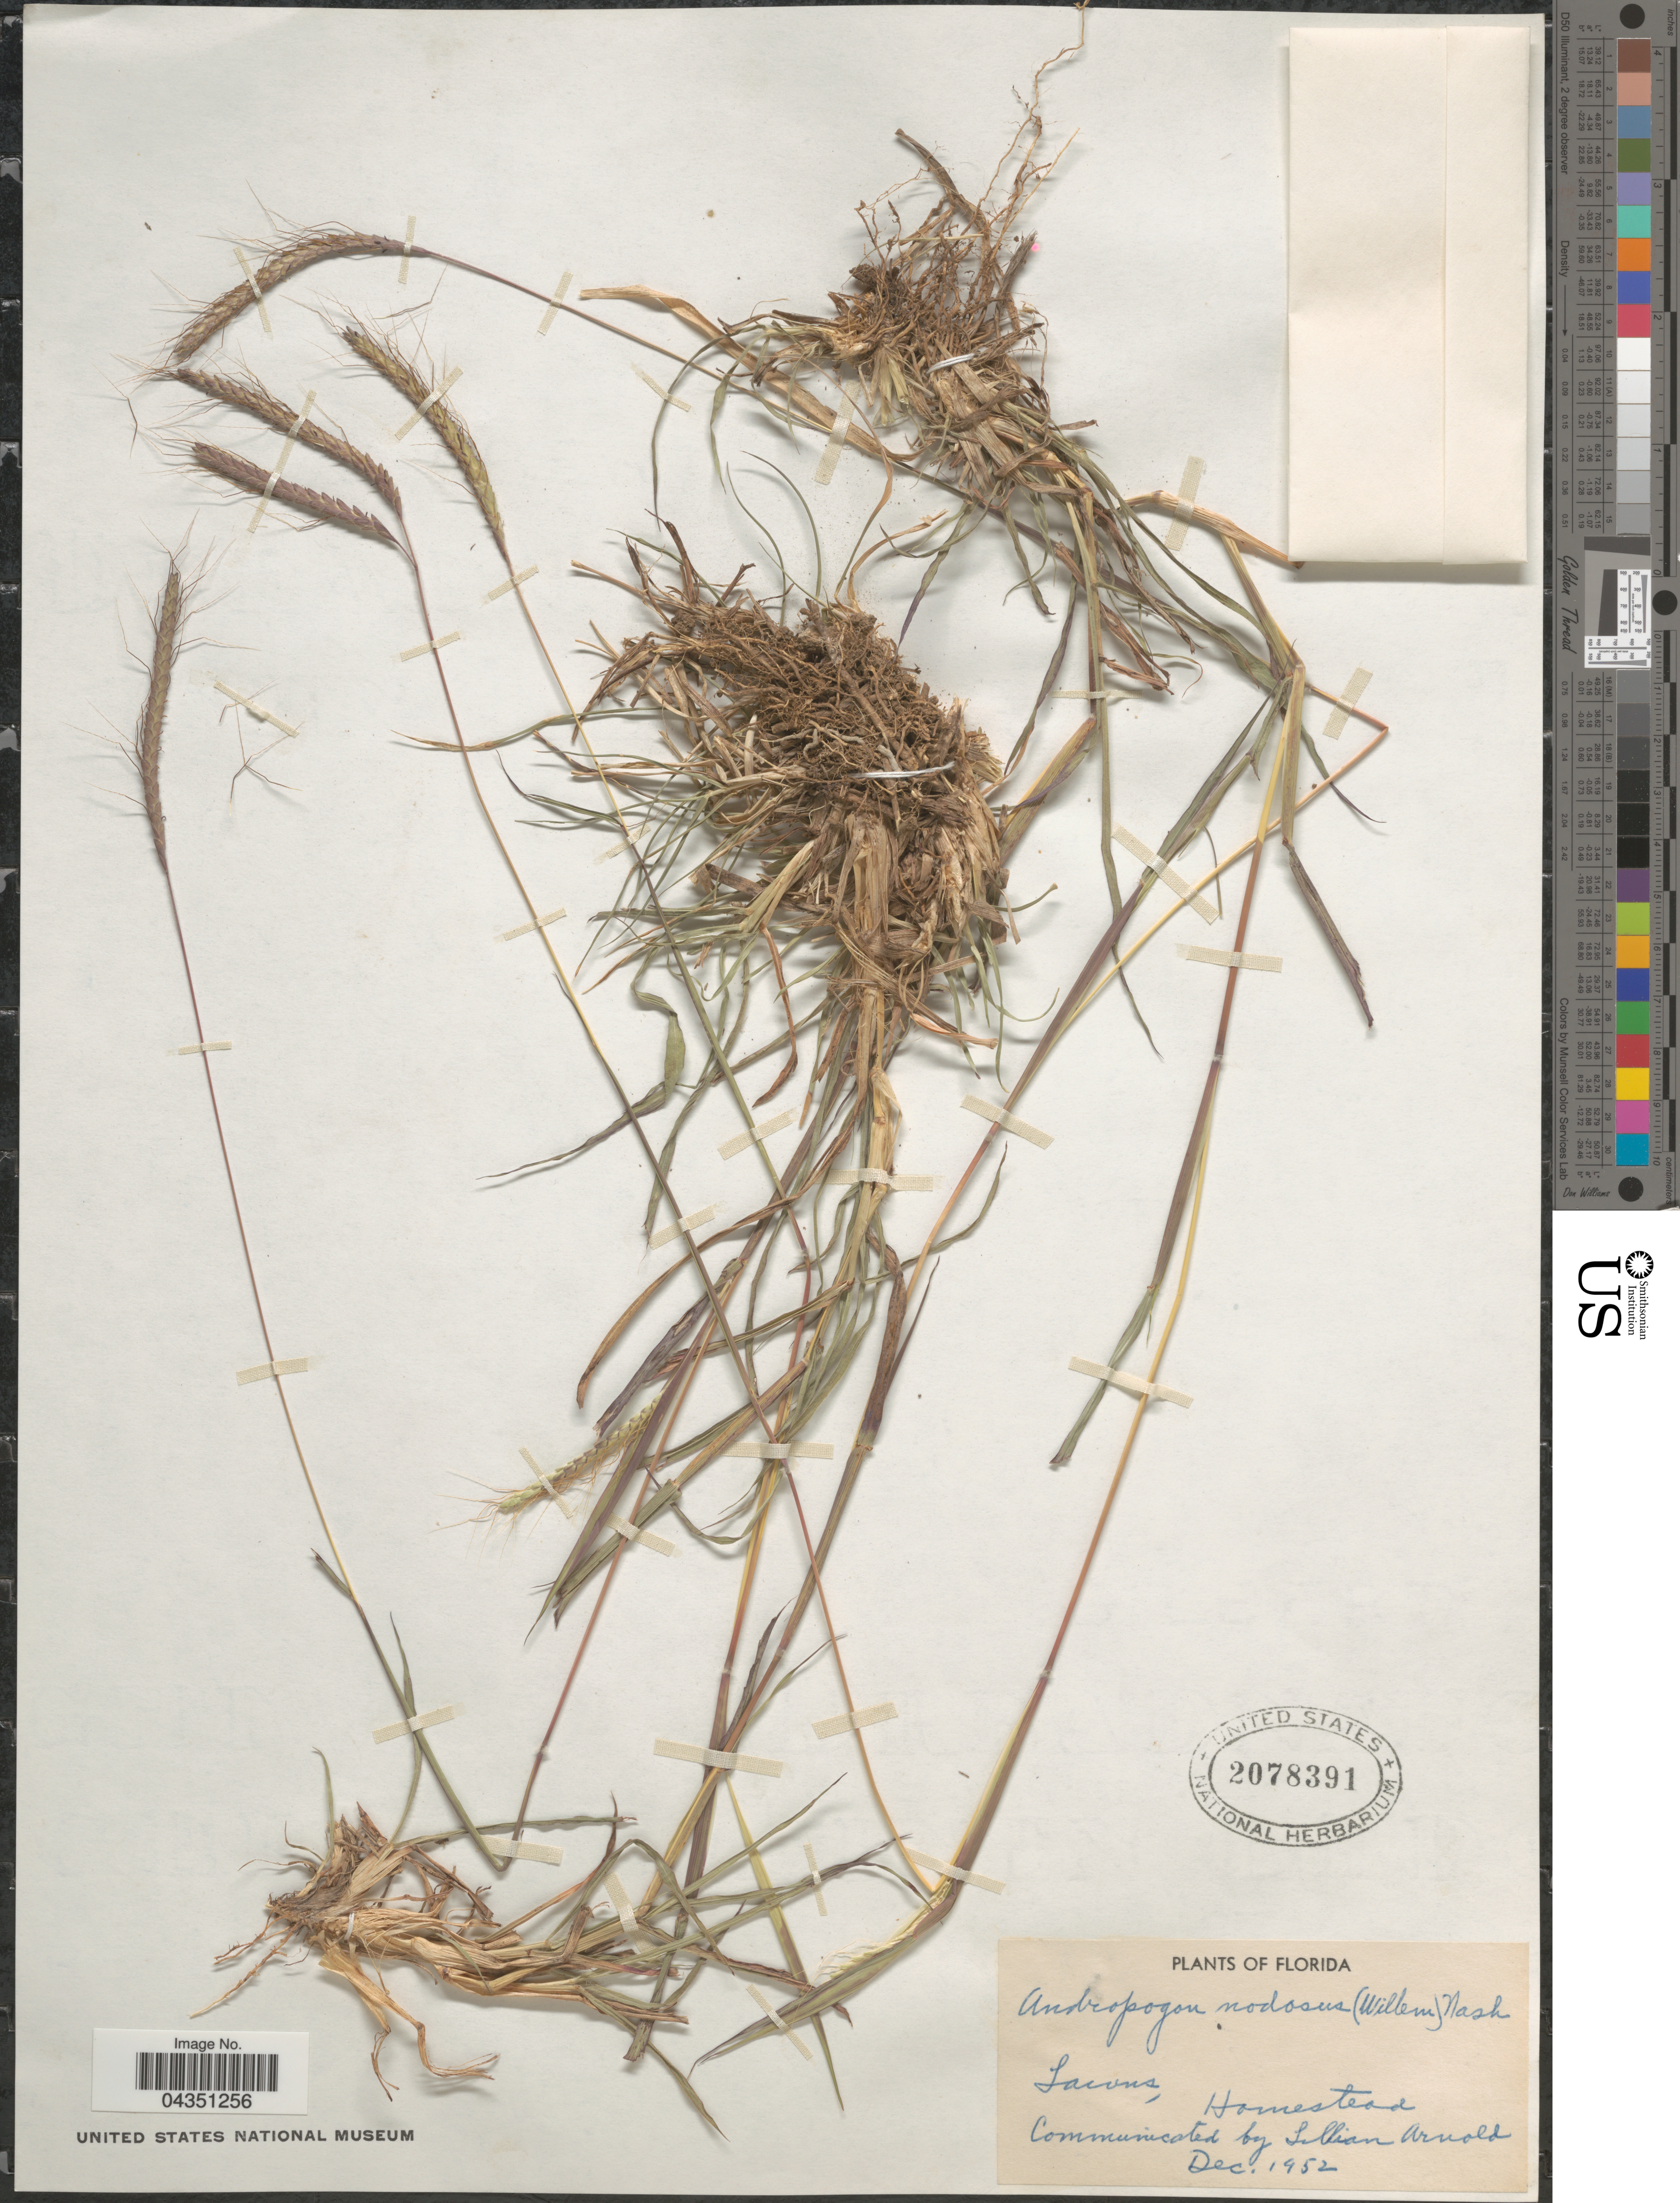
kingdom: Plantae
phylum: Tracheophyta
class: Liliopsida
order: Poales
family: Poaceae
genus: Dichanthium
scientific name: Dichanthium aristatum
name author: (Poir.) C.E. Hubb.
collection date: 1926-04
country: United States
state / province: Florida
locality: Homestead.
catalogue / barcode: US 2078391